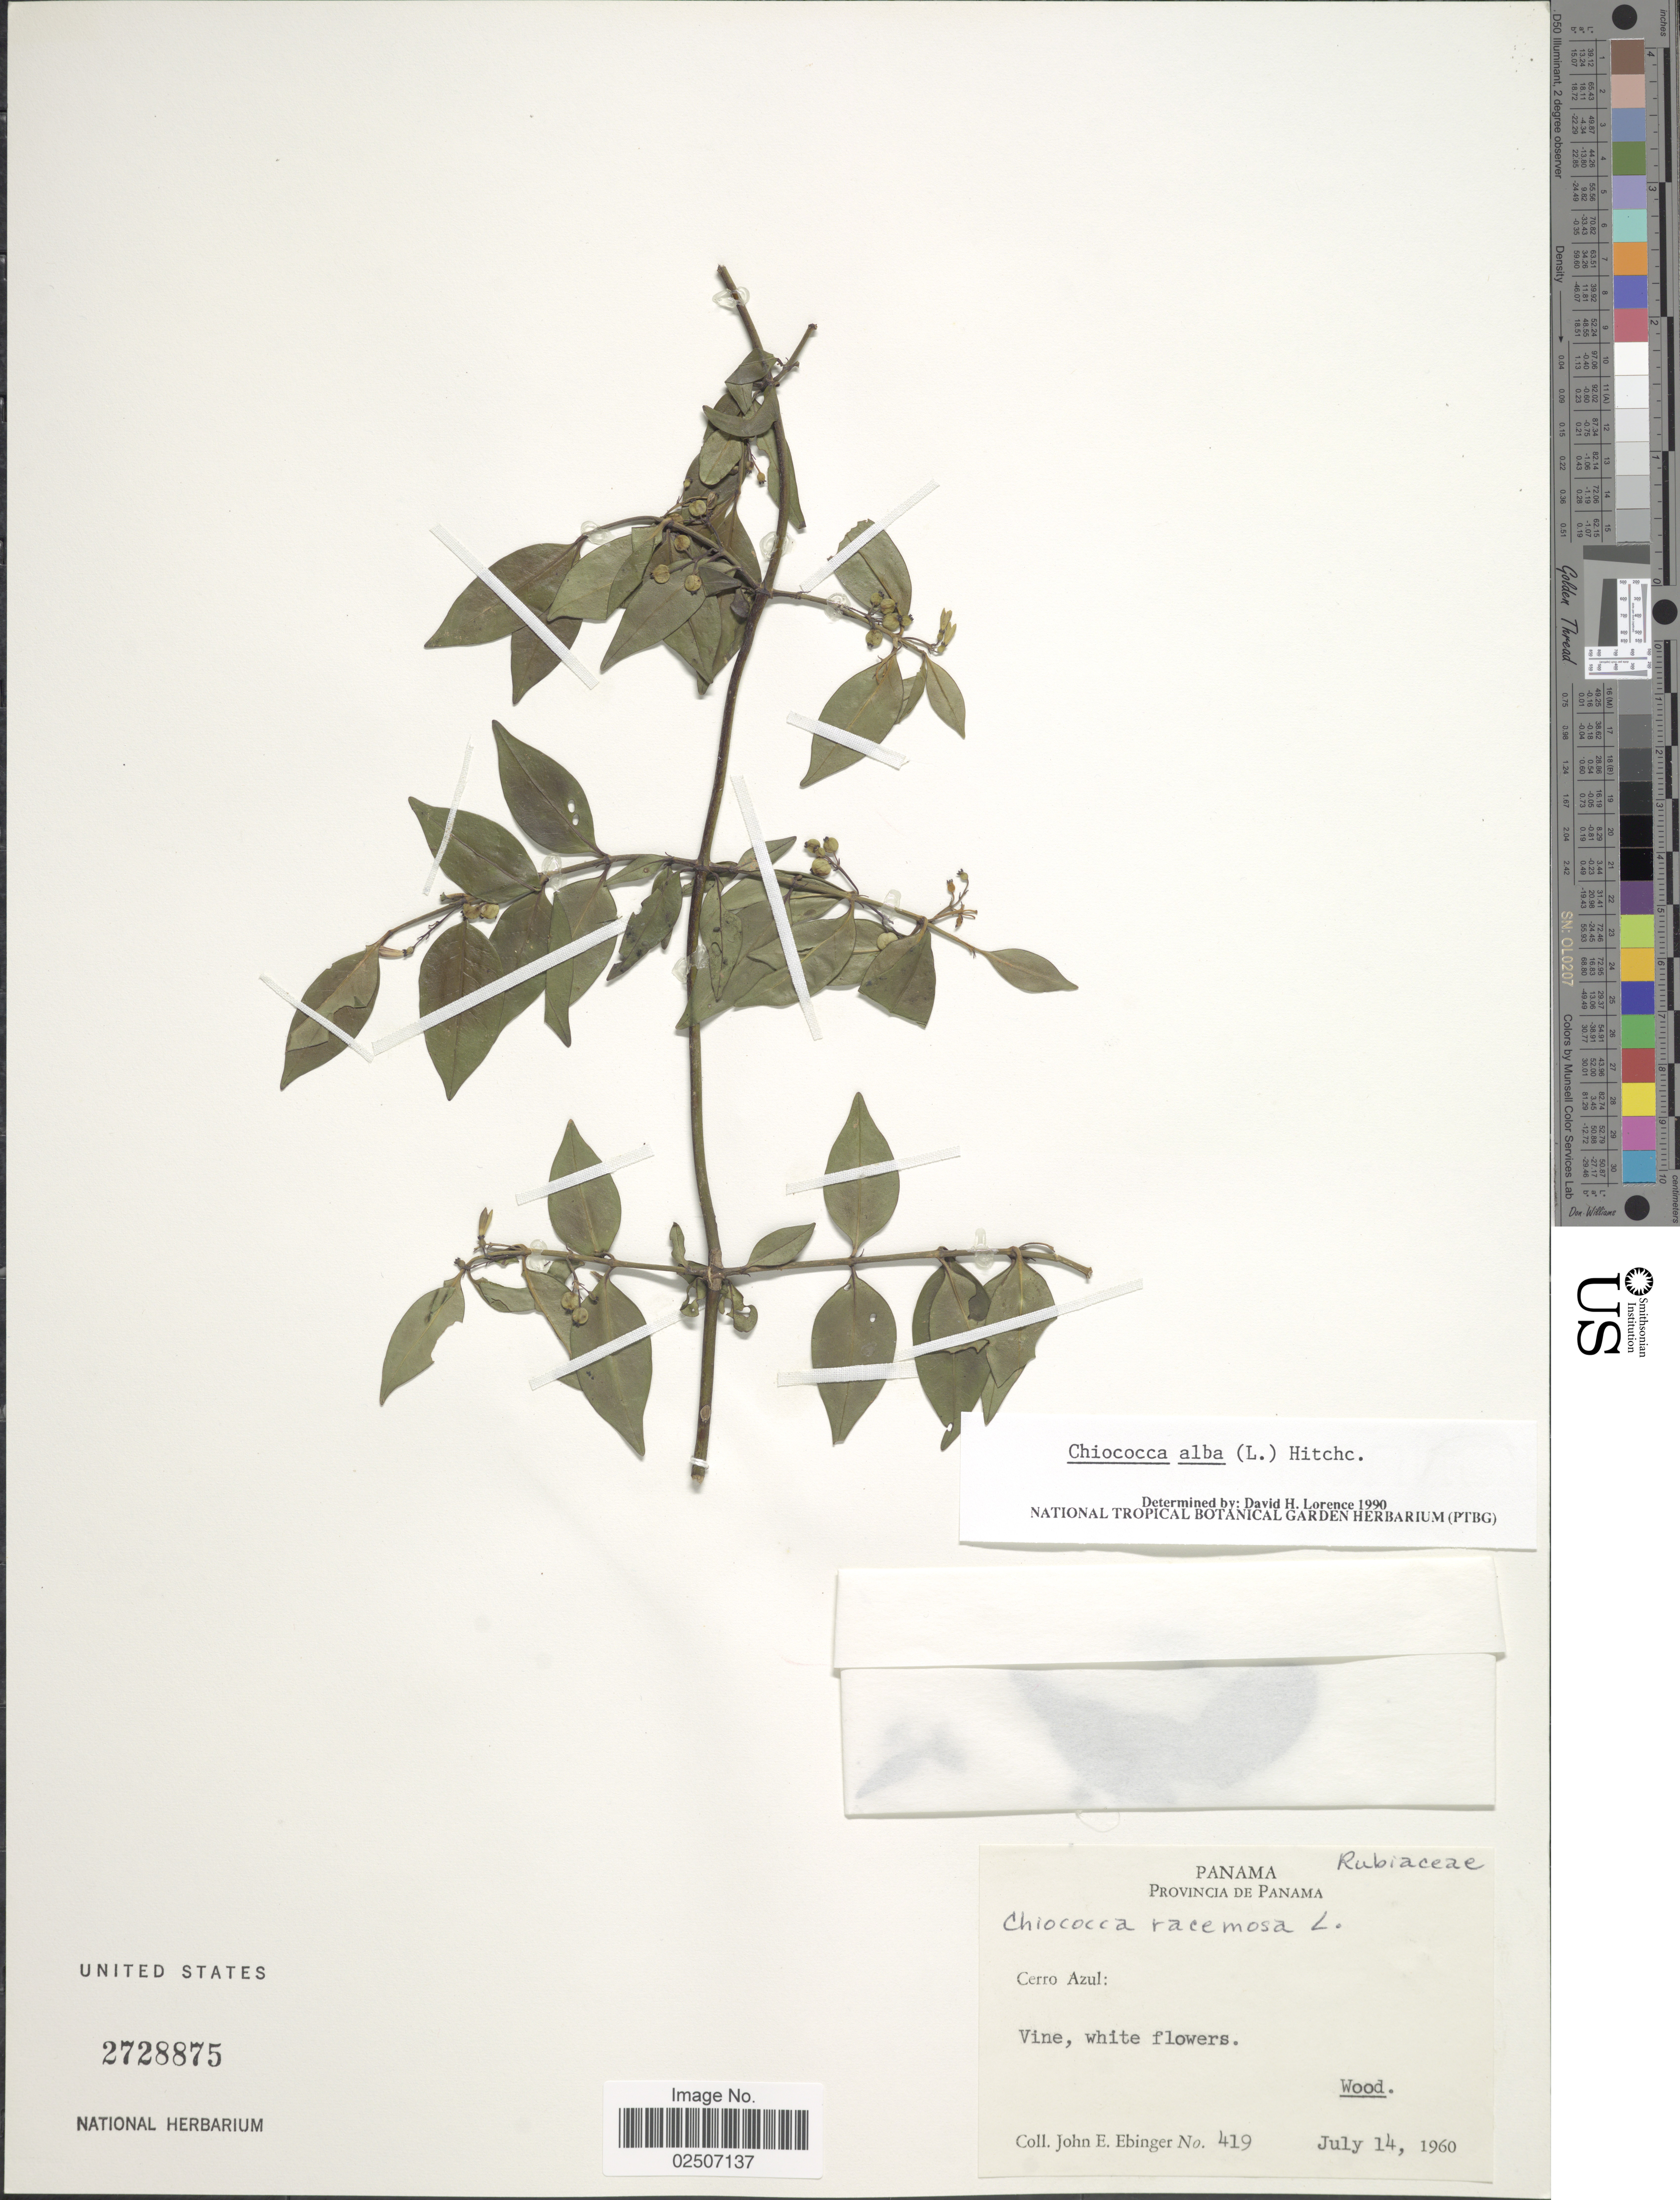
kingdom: Plantae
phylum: Tracheophyta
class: Magnoliopsida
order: Gentianales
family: Rubiaceae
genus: Chiococca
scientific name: Chiococca alba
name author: (L.) Hitchc.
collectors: J. Ebinger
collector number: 419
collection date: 1960-07-14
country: Panama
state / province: Panamá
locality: Provincia de Panama. Cerro Azul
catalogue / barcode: US 2728875